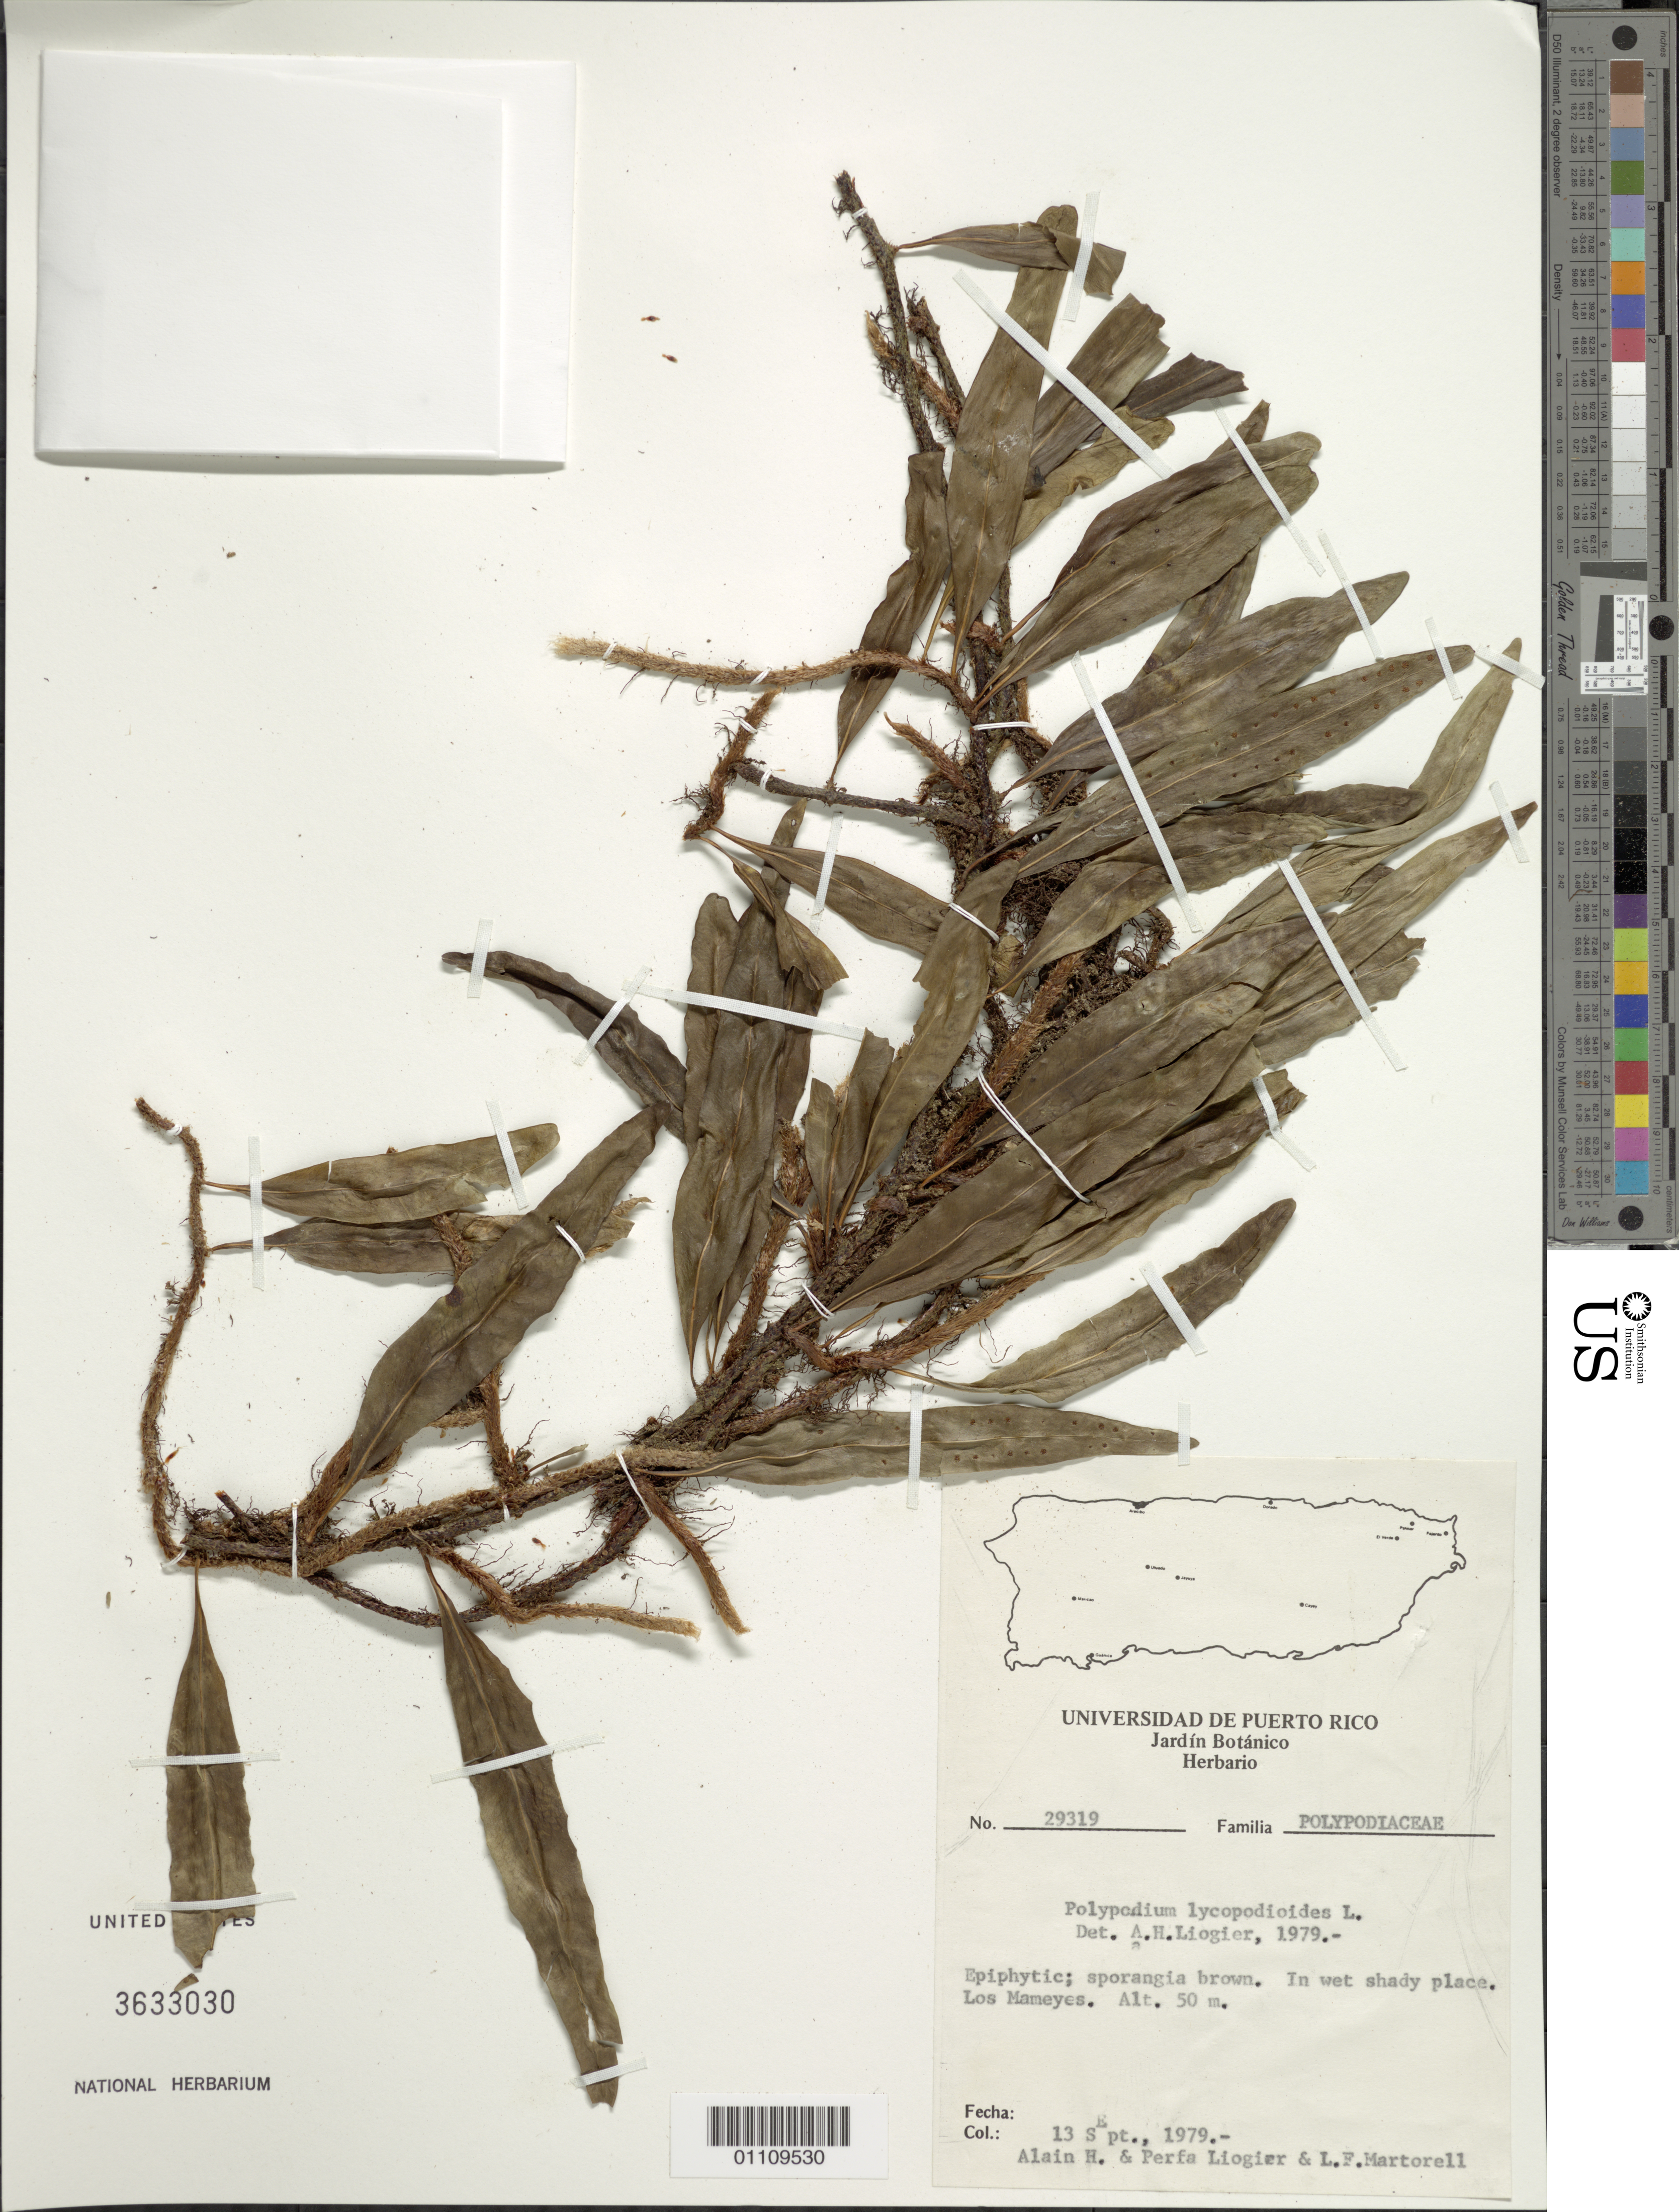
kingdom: Plantae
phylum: Tracheophyta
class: Polypodiopsida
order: Polypodiales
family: Polypodiaceae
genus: Microgramma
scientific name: Microgramma lycopodioides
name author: (L.) Copel.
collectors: A. H. Liogier, M. P. Liogier & L. Martorell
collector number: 29319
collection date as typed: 13 Sep 1979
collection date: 1979-09-13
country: Puerto Rico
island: Puerto Rico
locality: Los Mameyes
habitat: In wet shady places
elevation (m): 50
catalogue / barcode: US 3633030